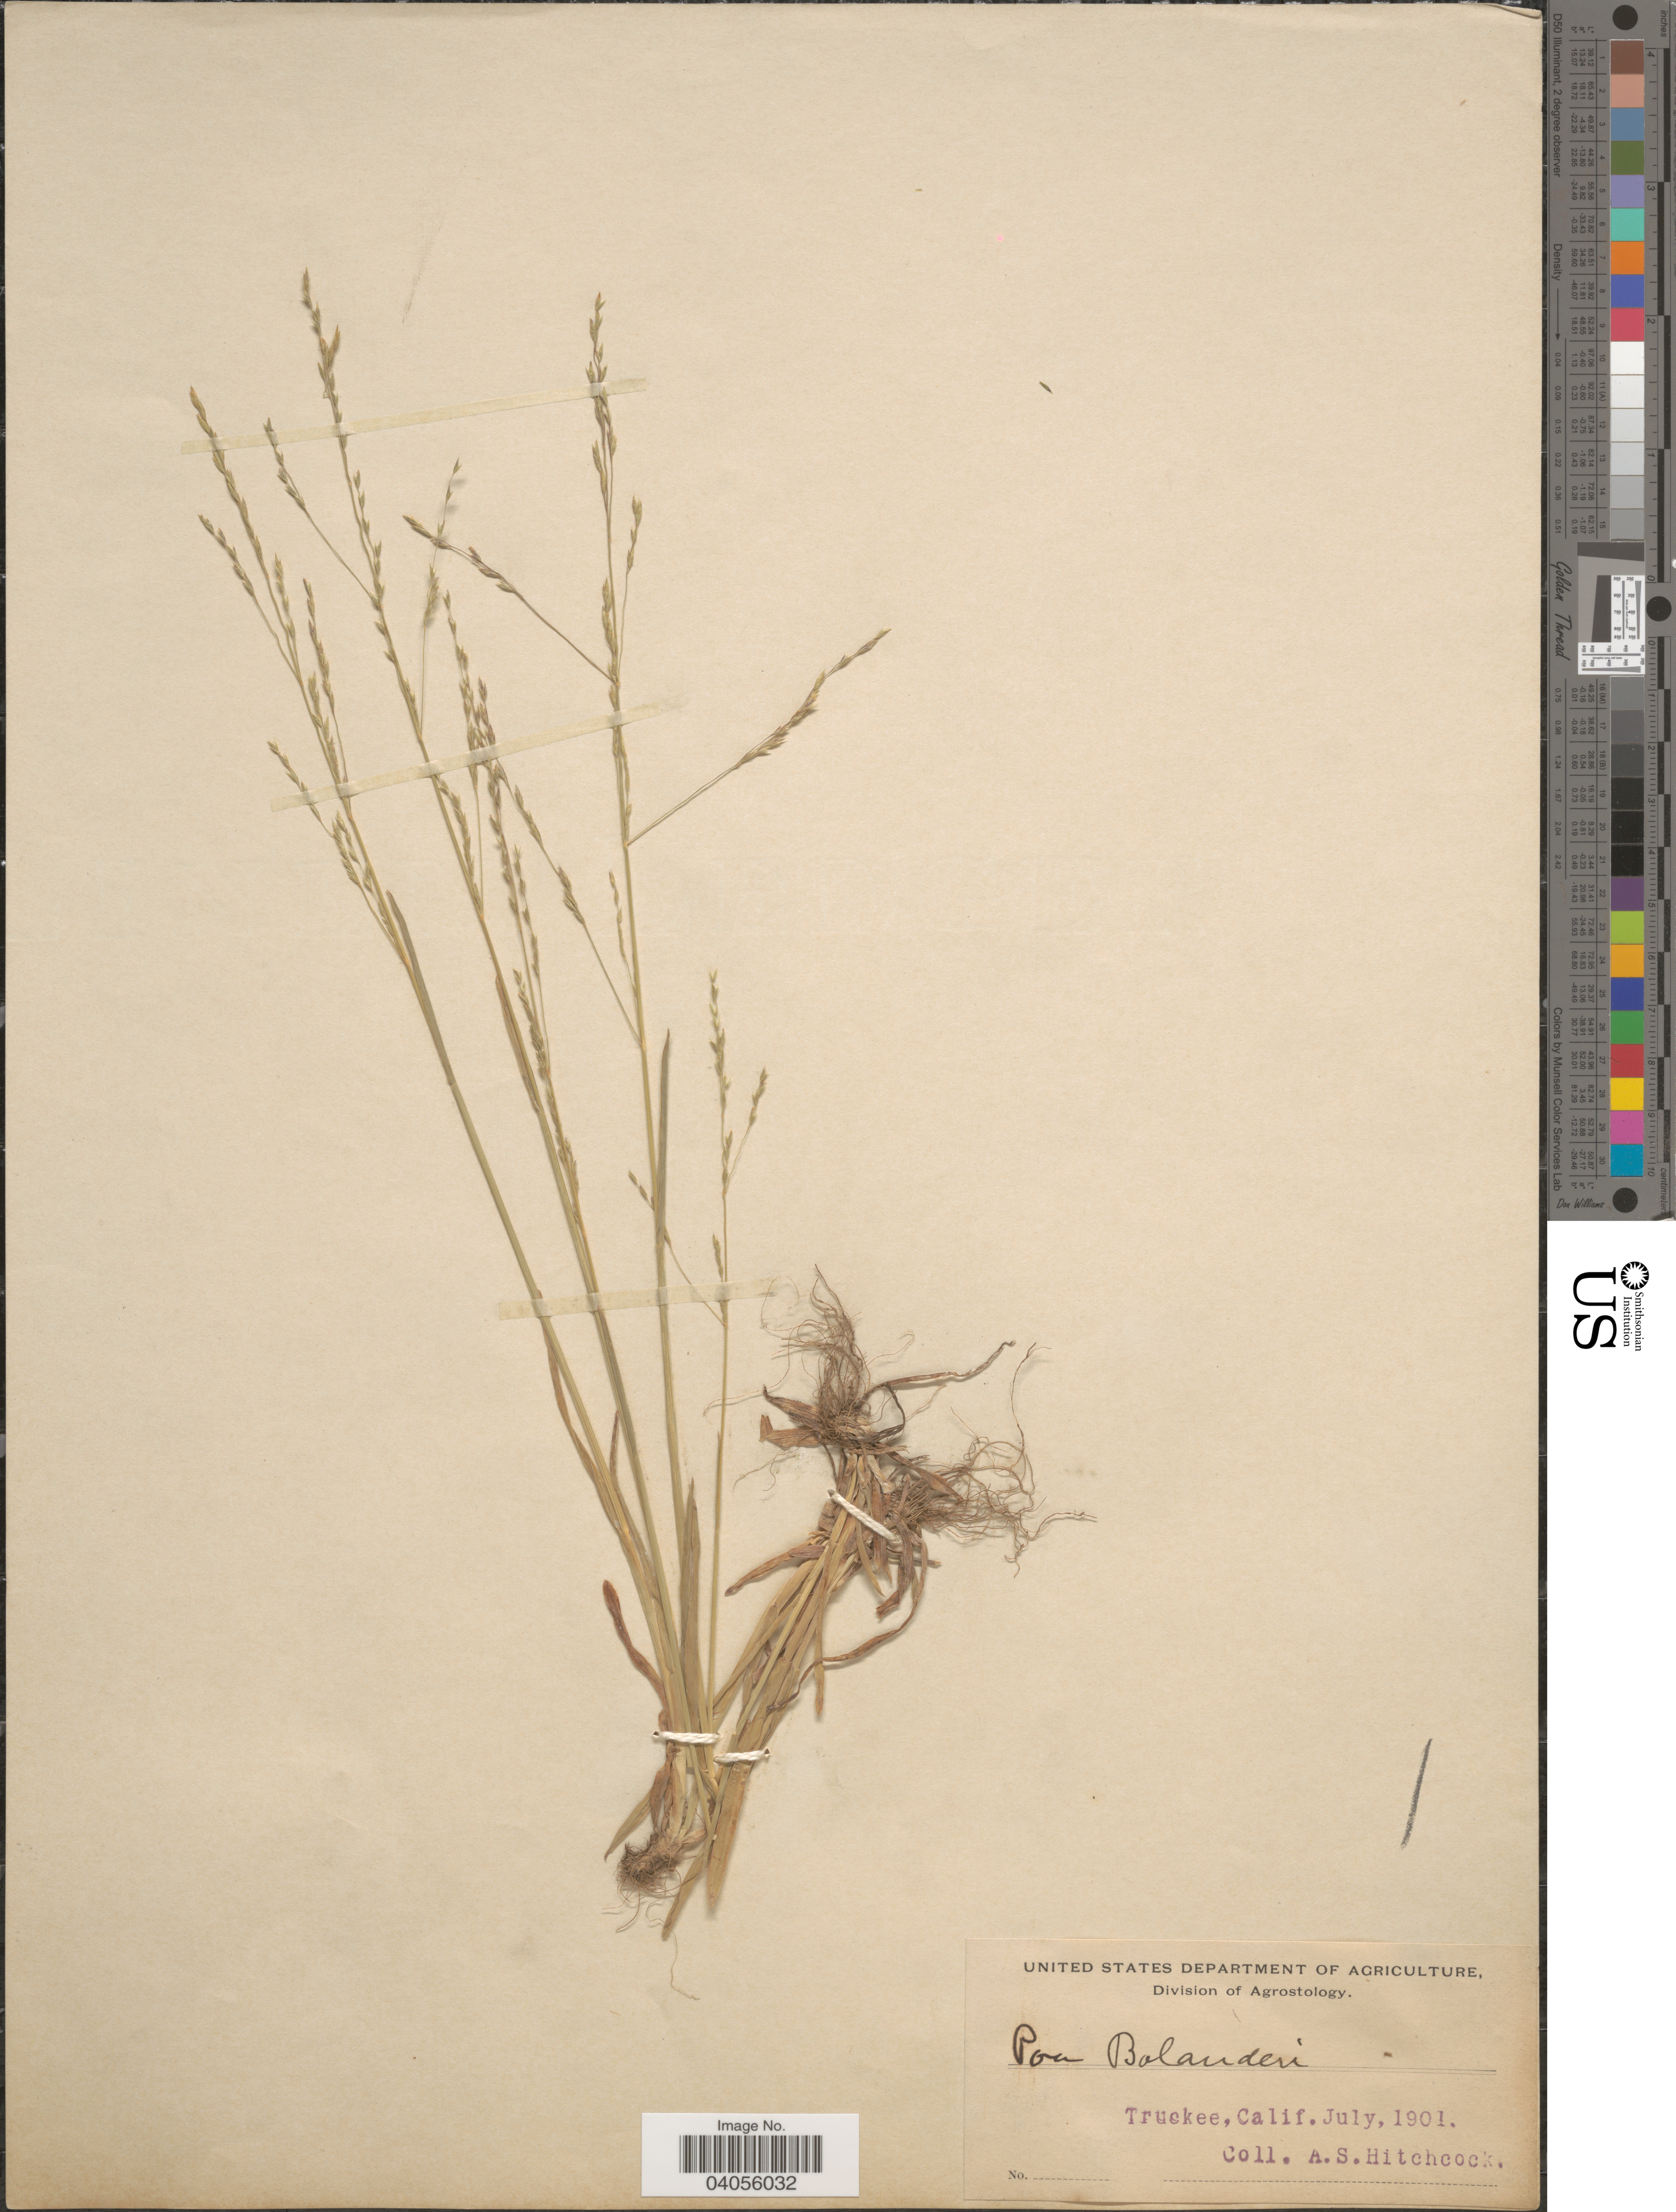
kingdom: Plantae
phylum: Tracheophyta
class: Liliopsida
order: Poales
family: Poaceae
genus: Poa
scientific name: Poa bolanderi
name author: Vasey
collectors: A. S. Hitchcock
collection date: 1901-07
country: United States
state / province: California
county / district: Nevada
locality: Truckee.